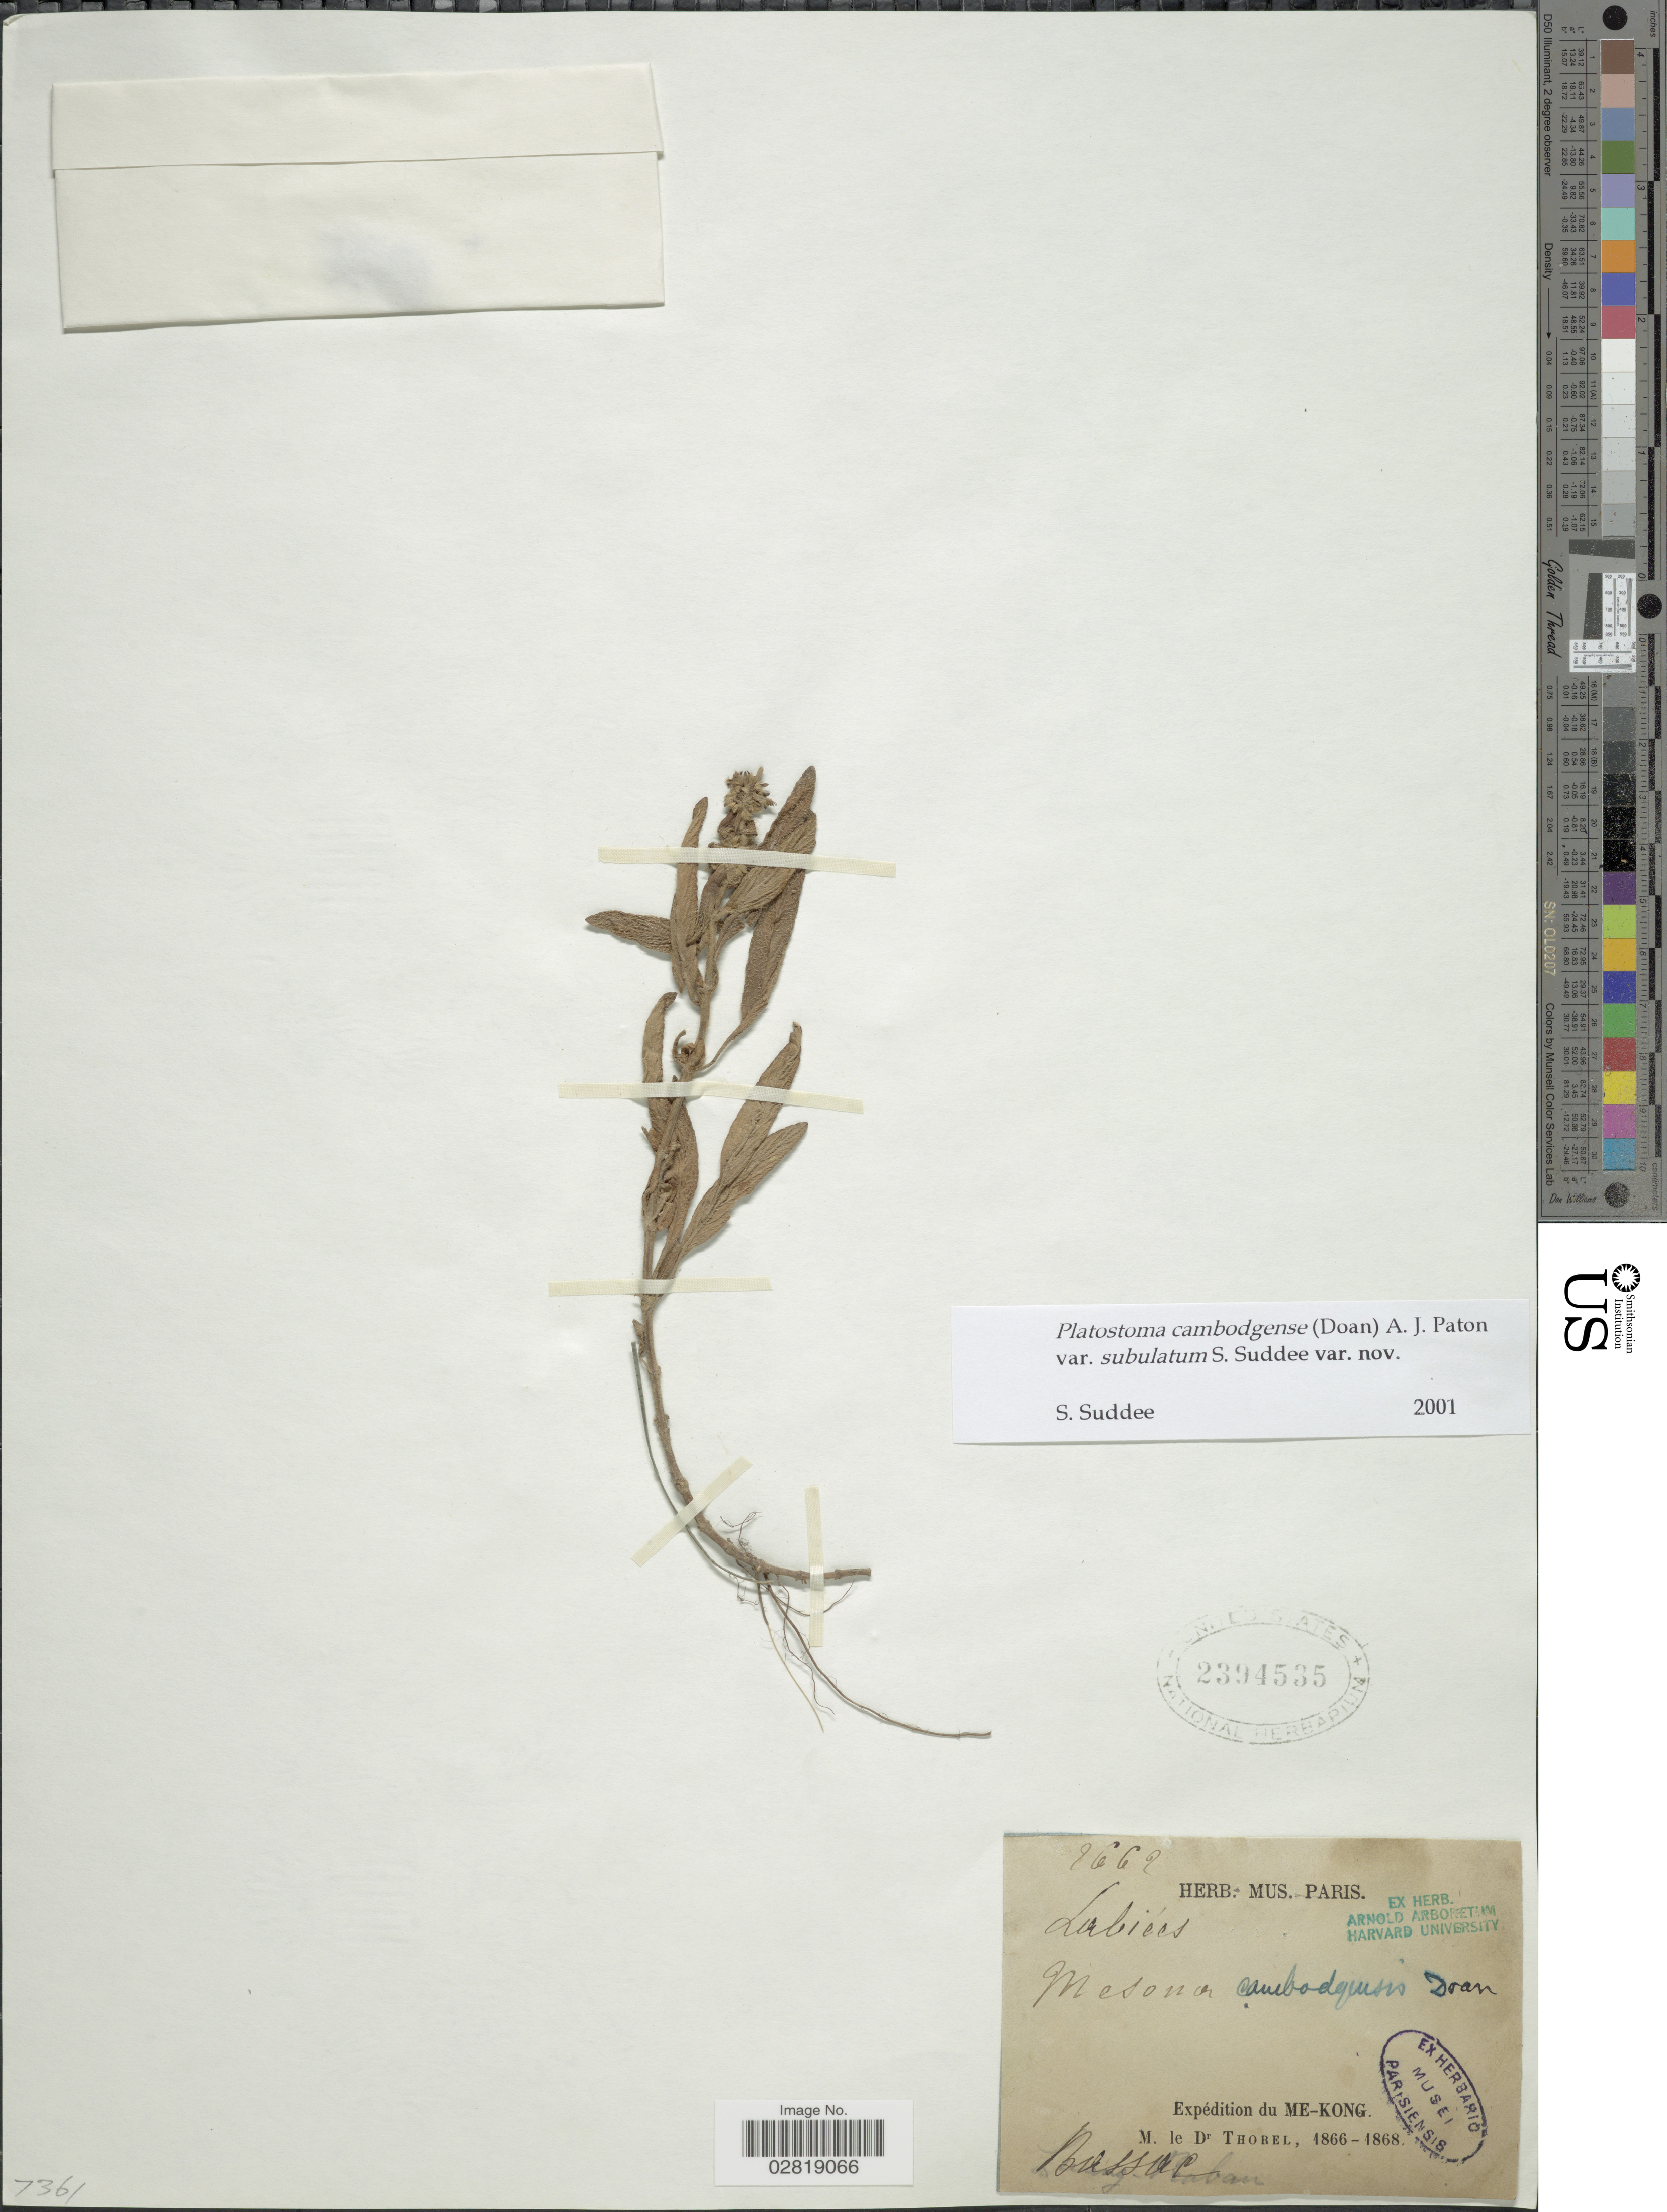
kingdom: Plantae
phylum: Tracheophyta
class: Magnoliopsida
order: Lamiales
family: Lamiaceae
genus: Platostoma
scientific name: Platostoma cambodgense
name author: Suddee & A.J. Paton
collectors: C. Thorel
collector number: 2662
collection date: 1866/1868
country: Vietnam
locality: Bassal [interpreted]. Me-Kong.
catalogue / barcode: US 2394535